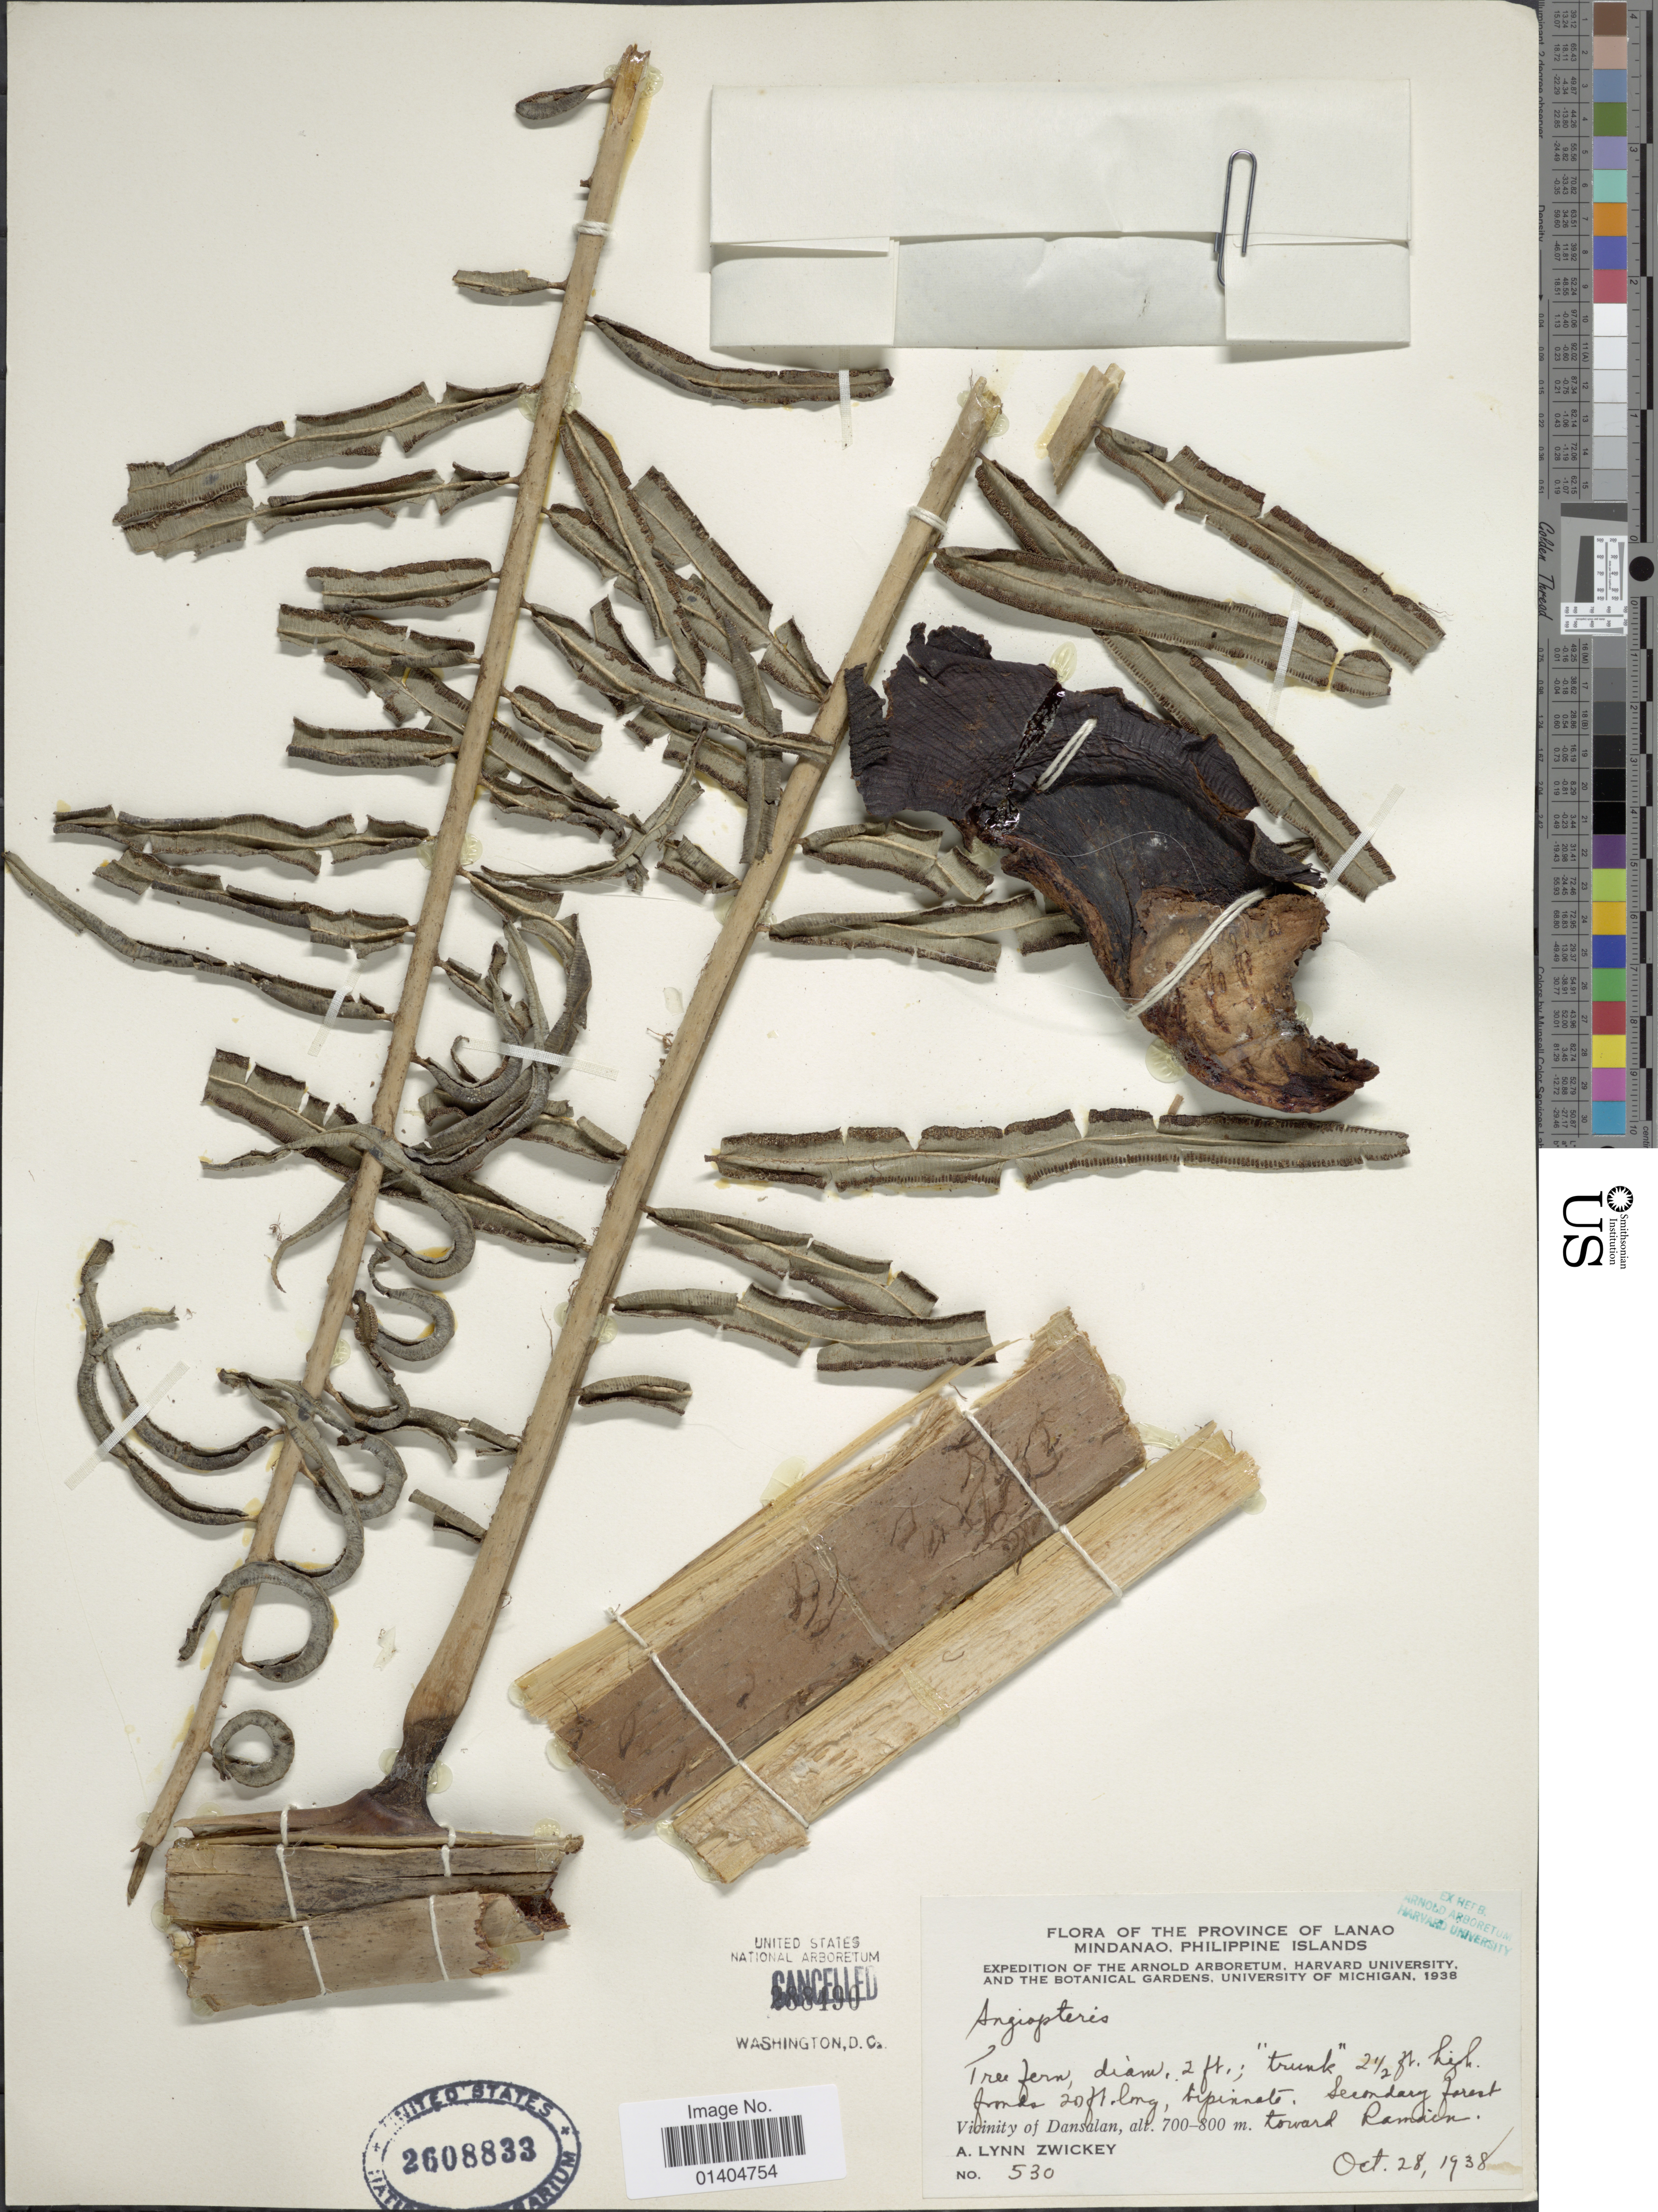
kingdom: Plantae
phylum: Tracheophyta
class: Polypodiopsida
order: Marattiales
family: Marattiaceae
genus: Angiopteris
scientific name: Angiopteris sp.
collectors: A. Zwickey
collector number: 530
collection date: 1938-10-28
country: Philippines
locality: The Province of Lanao Mindanao, Philippine Islands, Vicinity of Dansalan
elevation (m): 700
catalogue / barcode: US 2608833